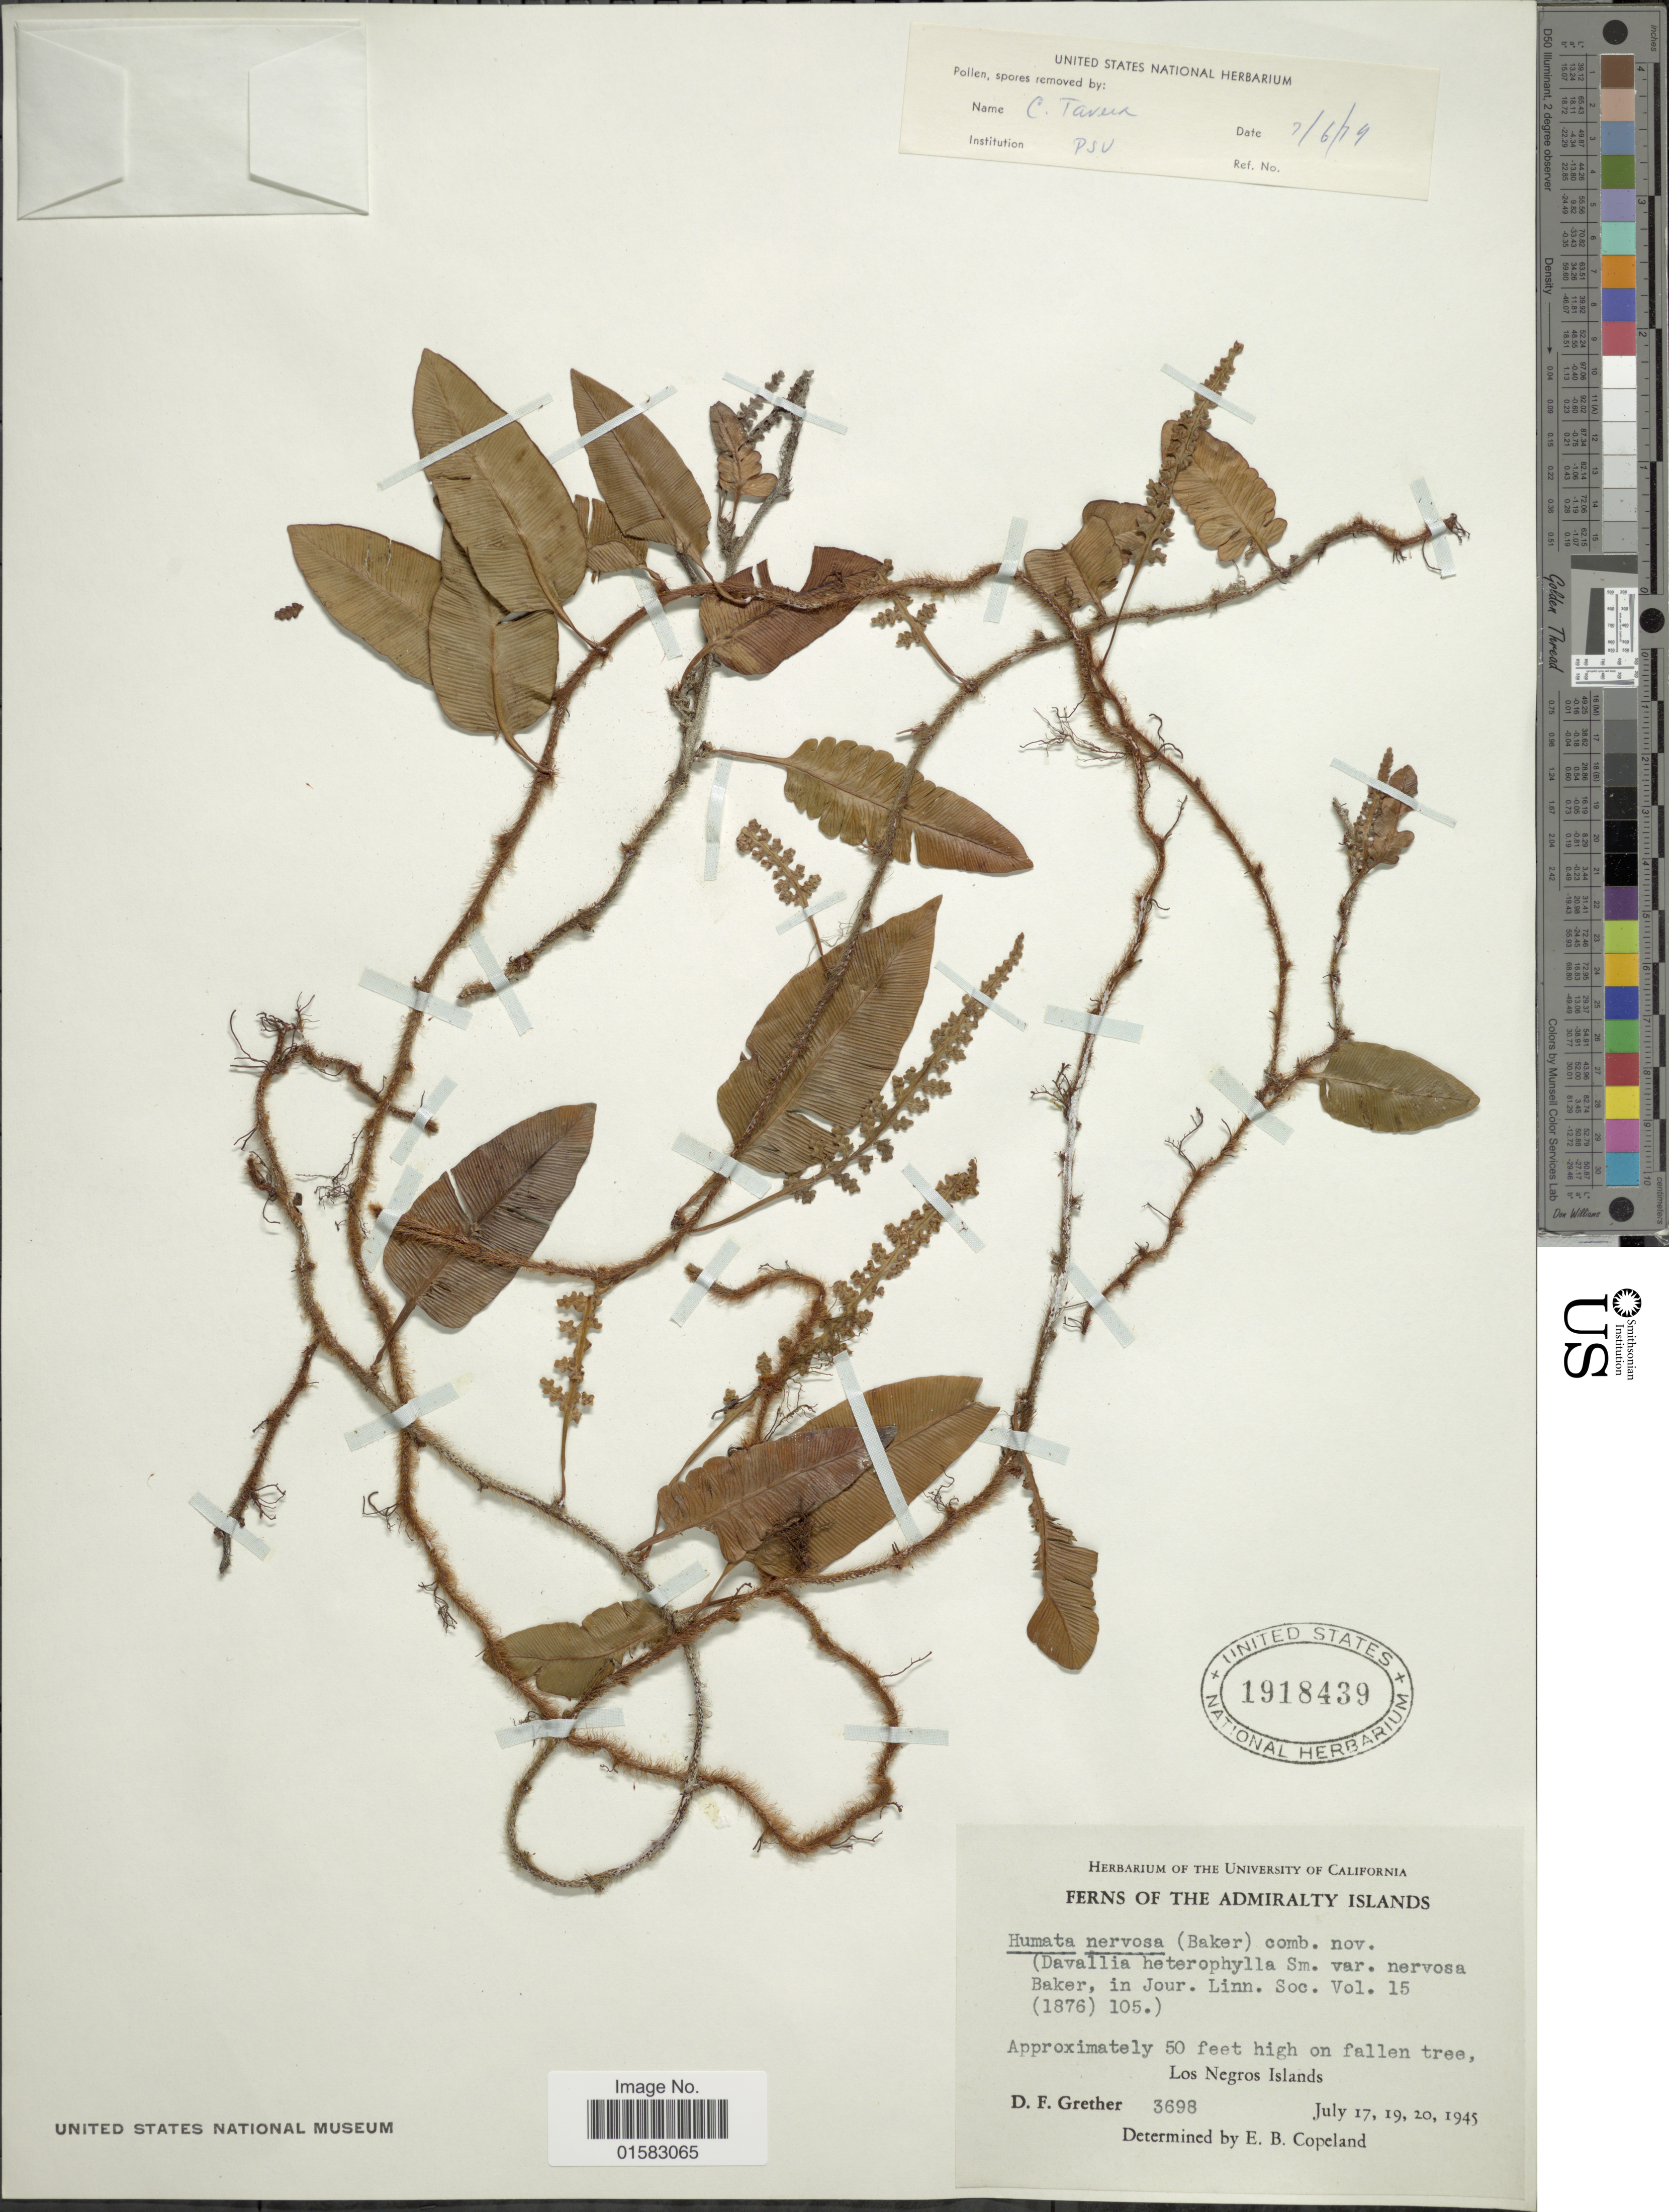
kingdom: Plantae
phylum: Tracheophyta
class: Polypodiopsida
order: Polypodiales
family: Davalliaceae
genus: Davallia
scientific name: Davallia divaricata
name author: Blume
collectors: D. F. Grether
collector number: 3698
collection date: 1945-07-17/1945-07-20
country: Papua New Guinea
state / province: Manus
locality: The Admiralty Islands, Los Negros Islands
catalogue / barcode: US 1918439